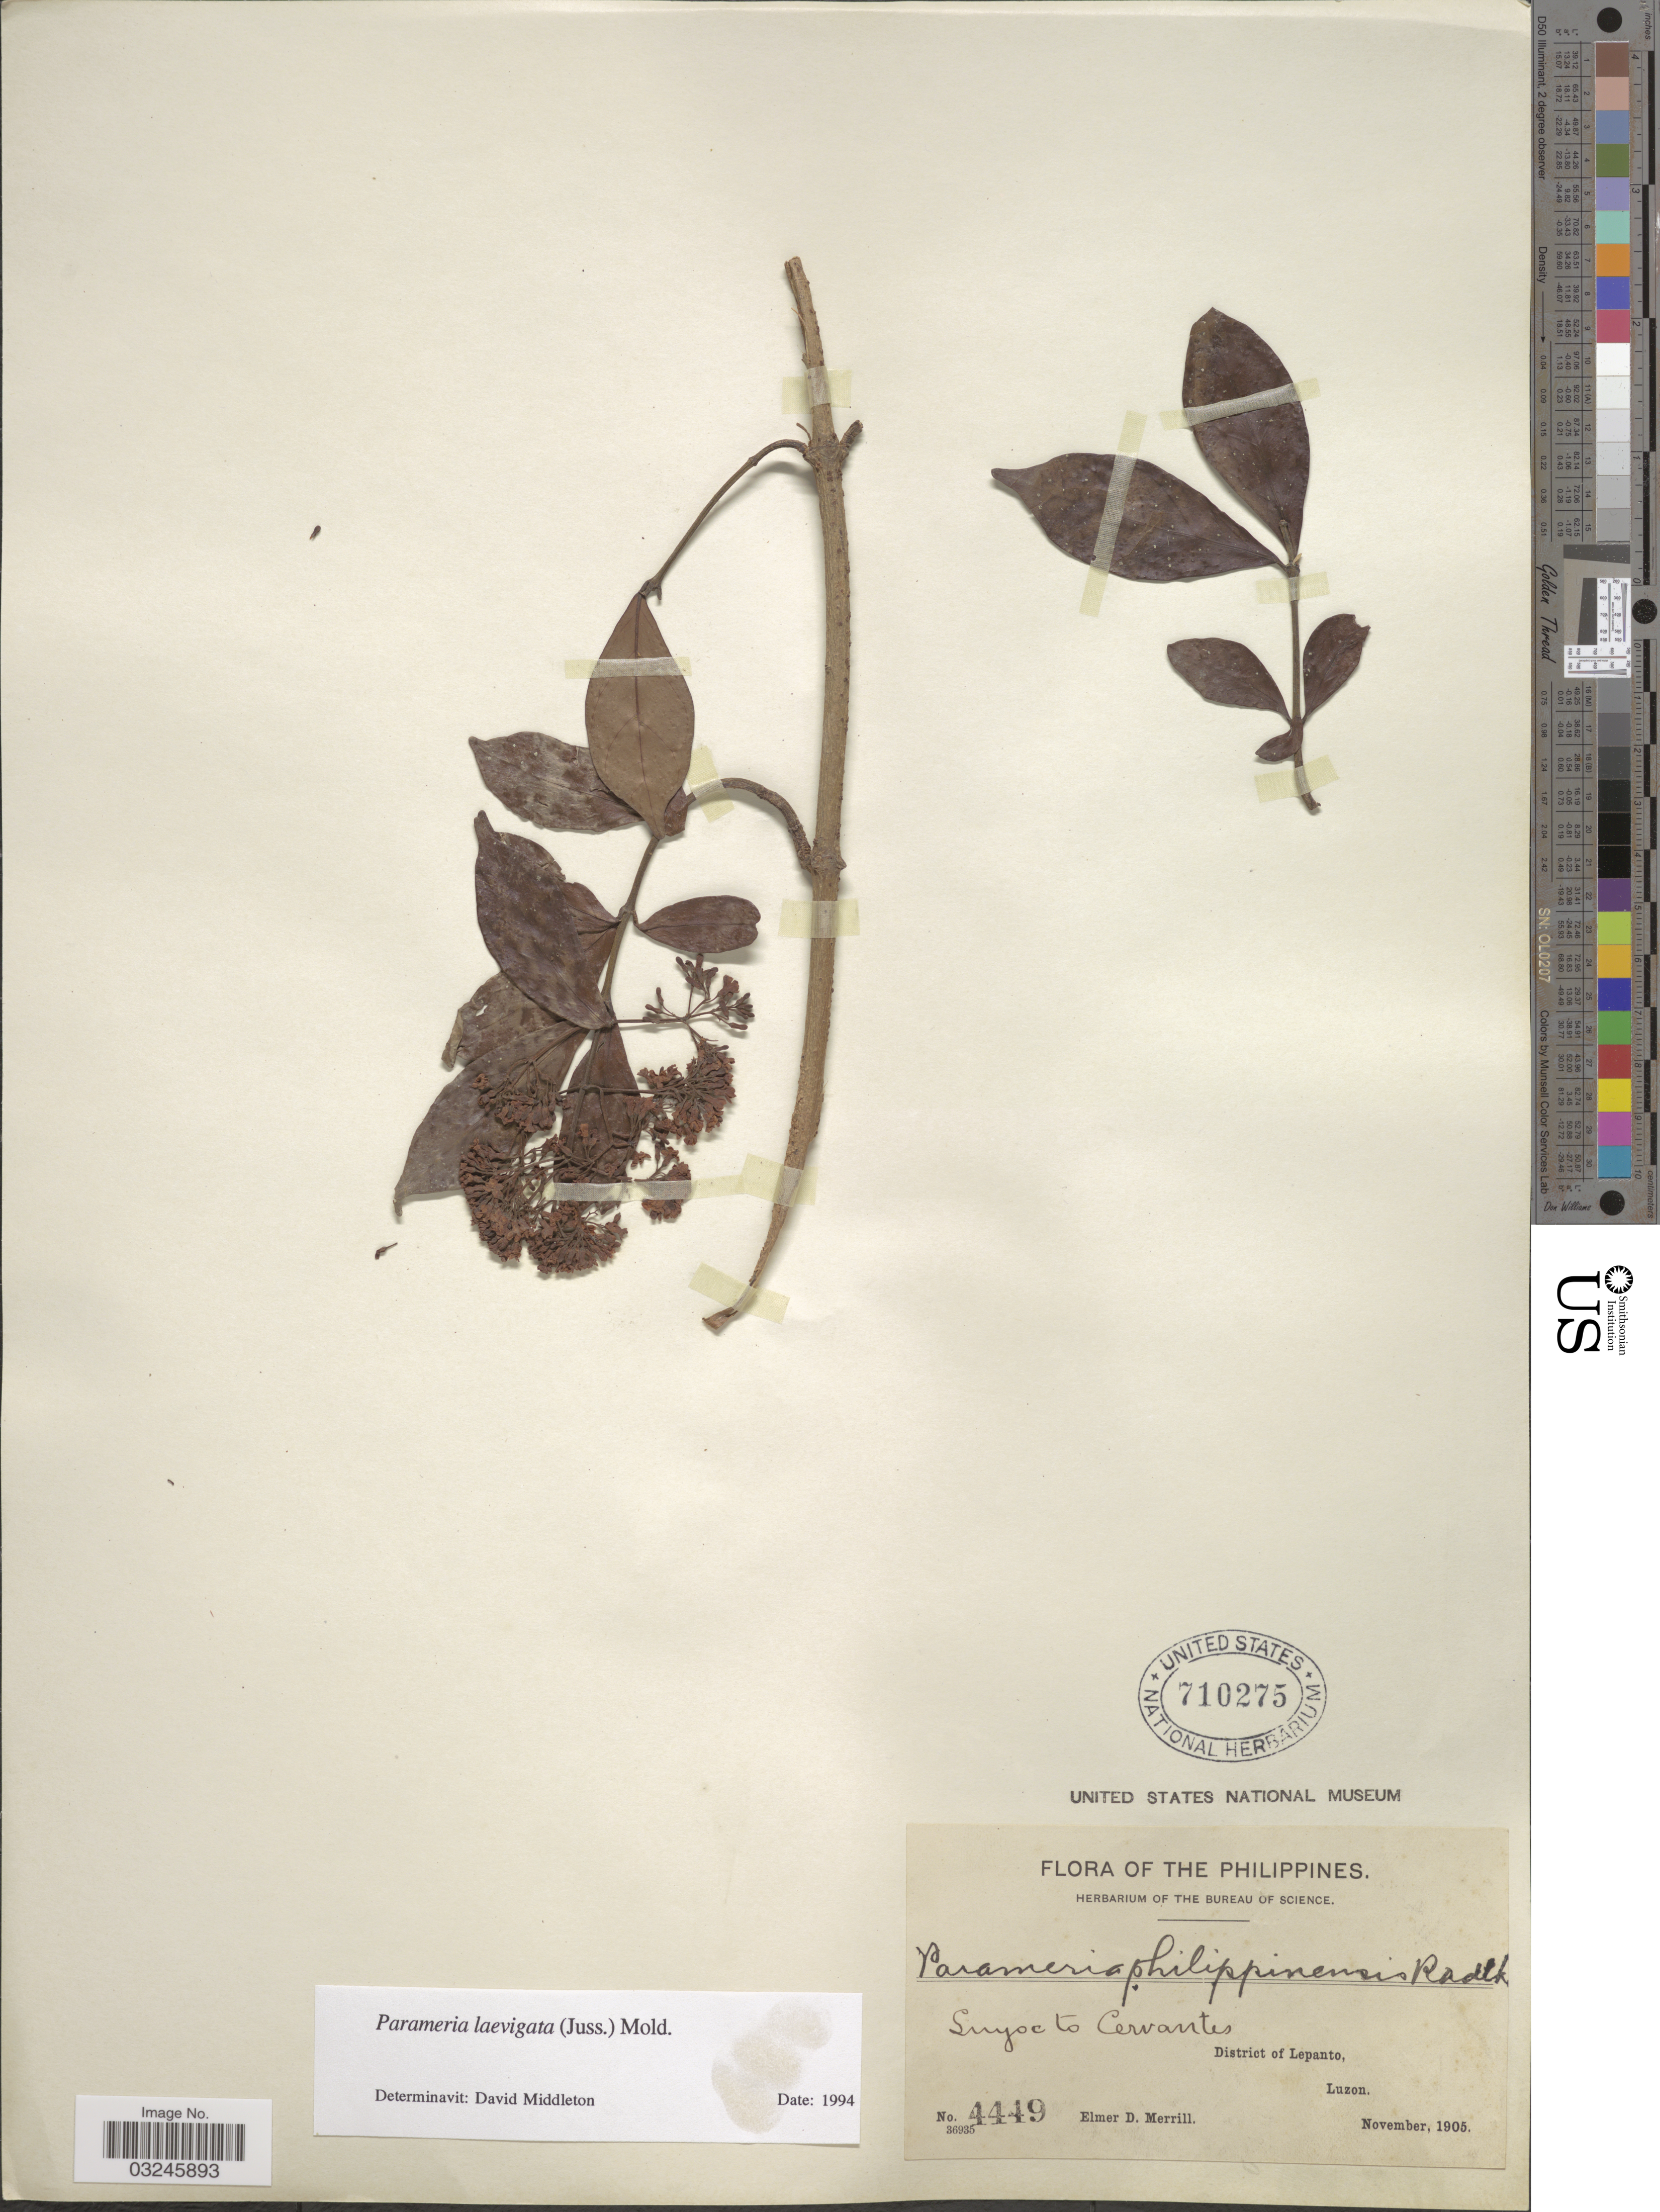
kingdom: Plantae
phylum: Tracheophyta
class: Magnoliopsida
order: Gentianales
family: Apocynaceae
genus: Parameria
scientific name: Parameria laevigata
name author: (Juss.) Moldenke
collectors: E. D. Merrill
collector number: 4449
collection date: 1905-11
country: Philippines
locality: Suyoc to Cervantes, District of Lepanto, Luzon.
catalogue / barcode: US 710275